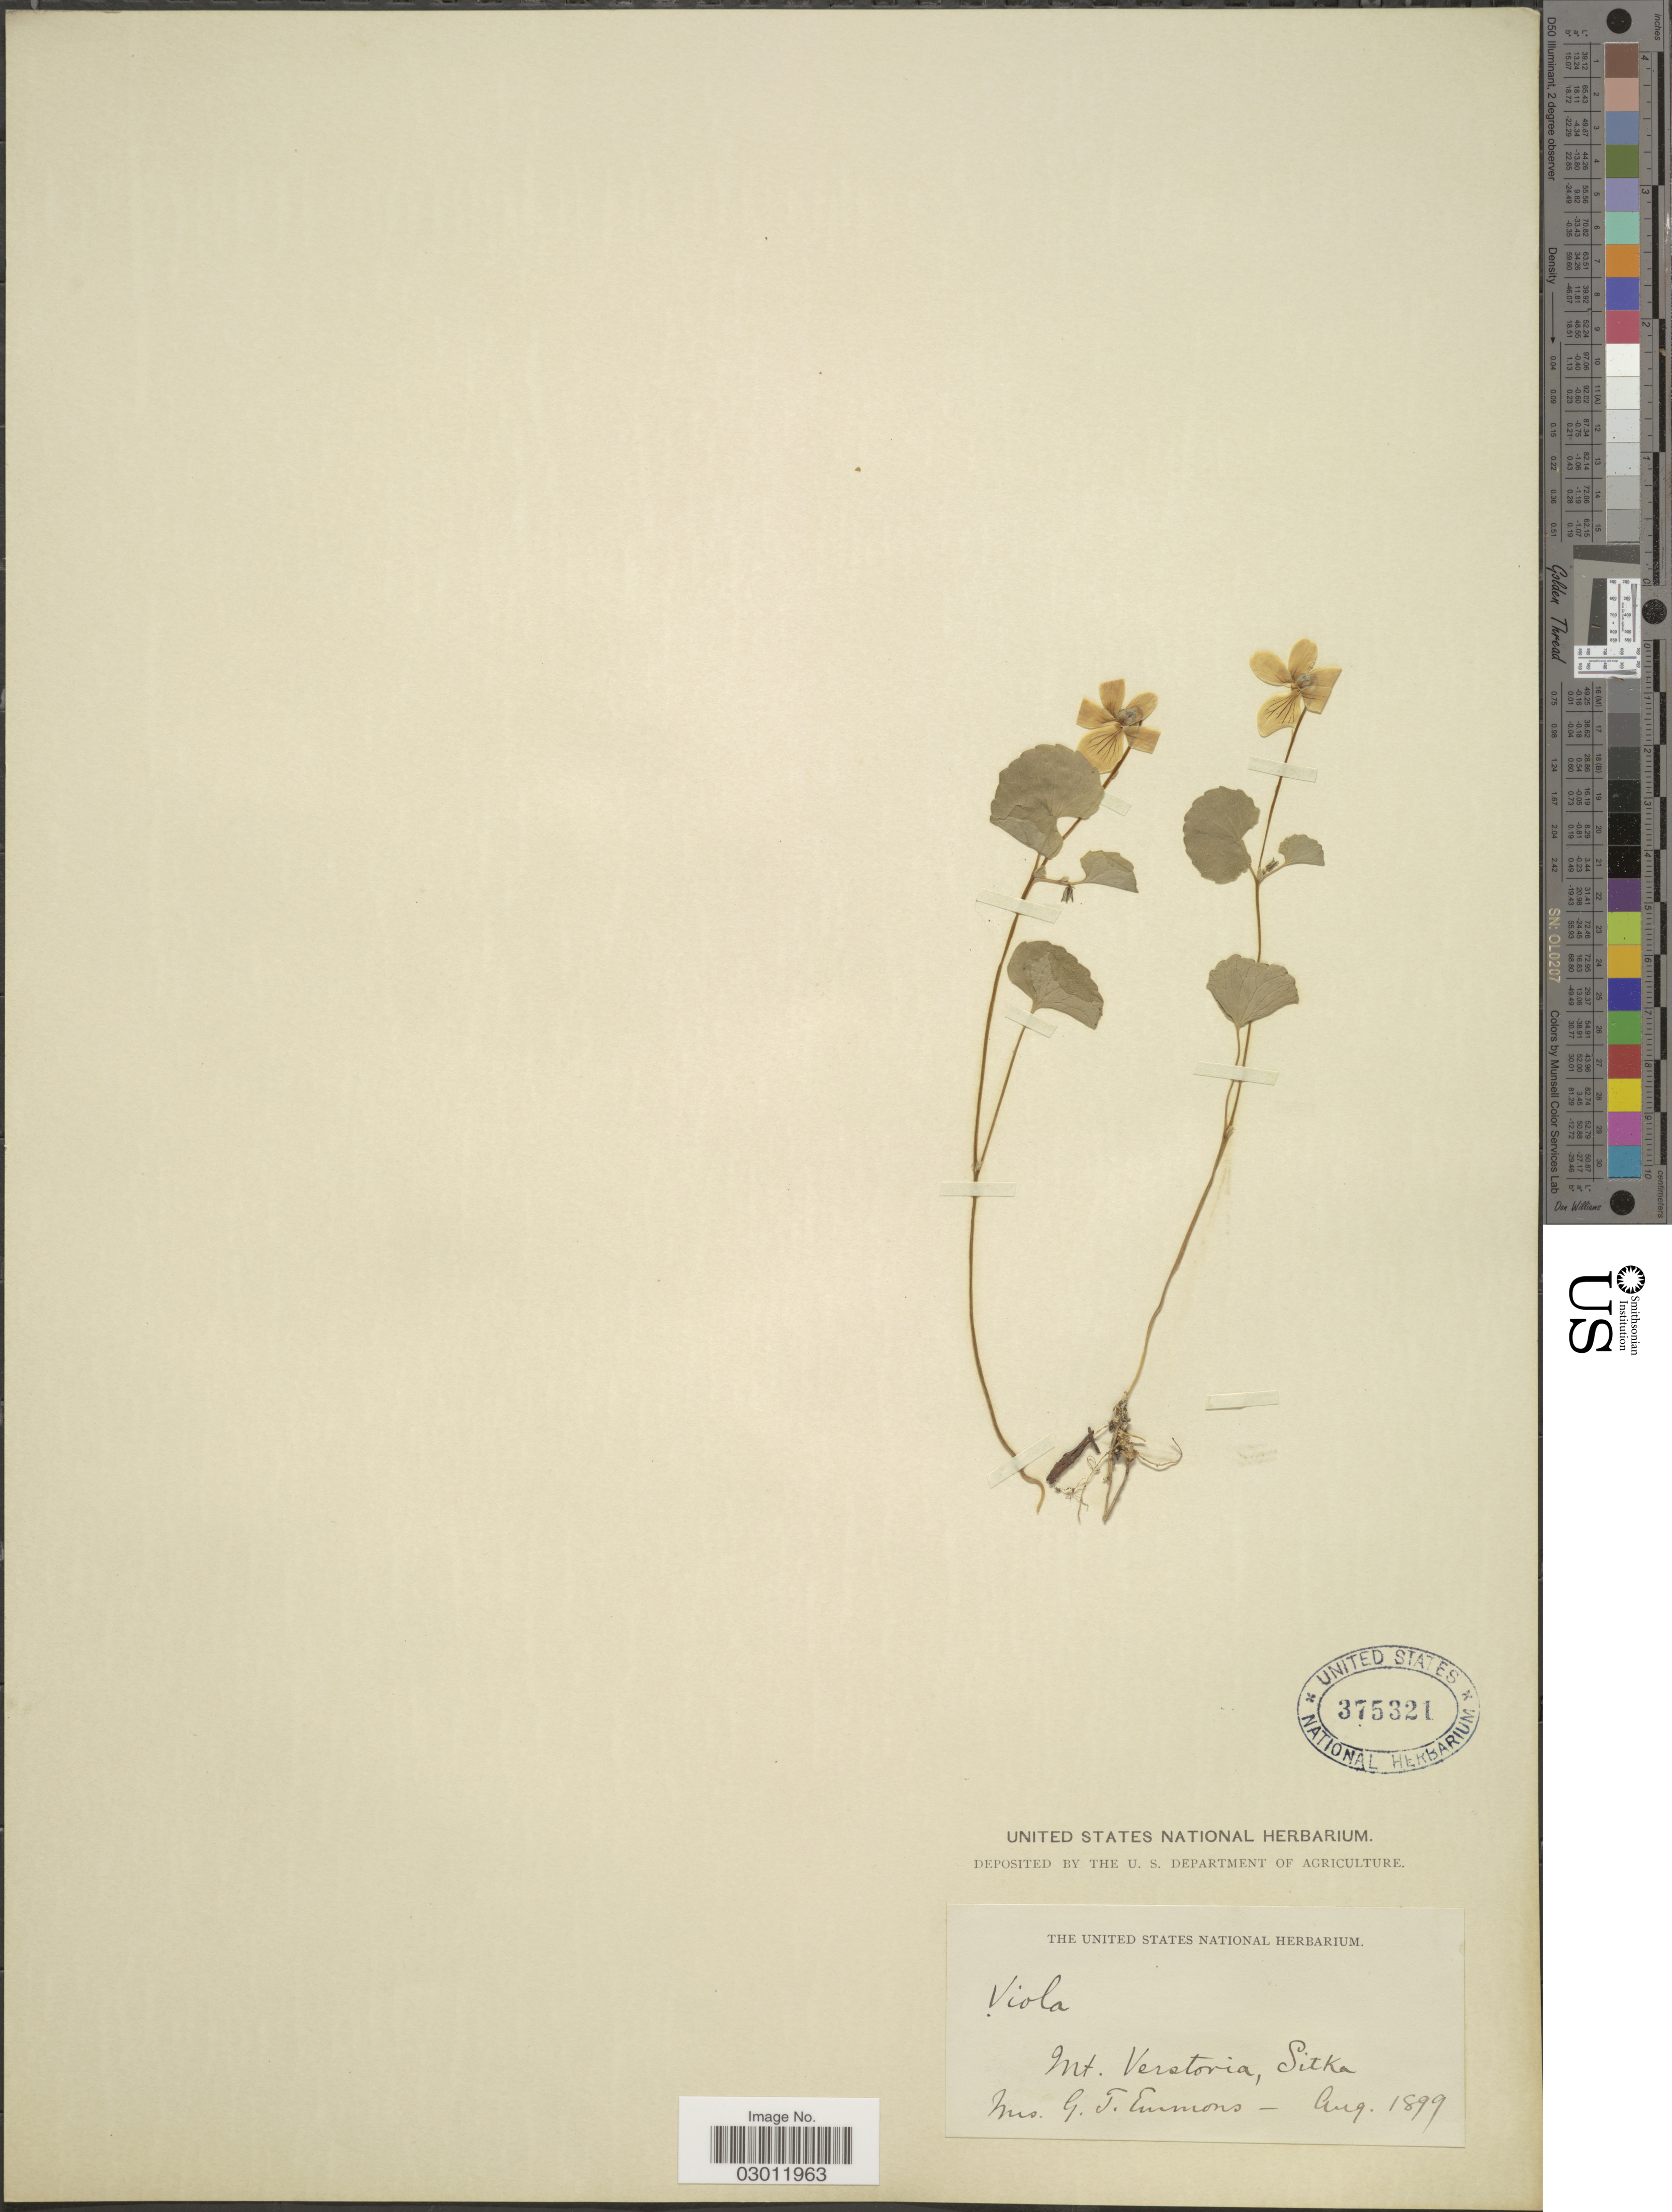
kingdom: Plantae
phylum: Tracheophyta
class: Magnoliopsida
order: Malpighiales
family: Violaceae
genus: Viola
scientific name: Viola biflora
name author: L.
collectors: G. Emmons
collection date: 1899-08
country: United States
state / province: Alaska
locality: Mt. Verstoria, Sitka.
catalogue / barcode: US 375321